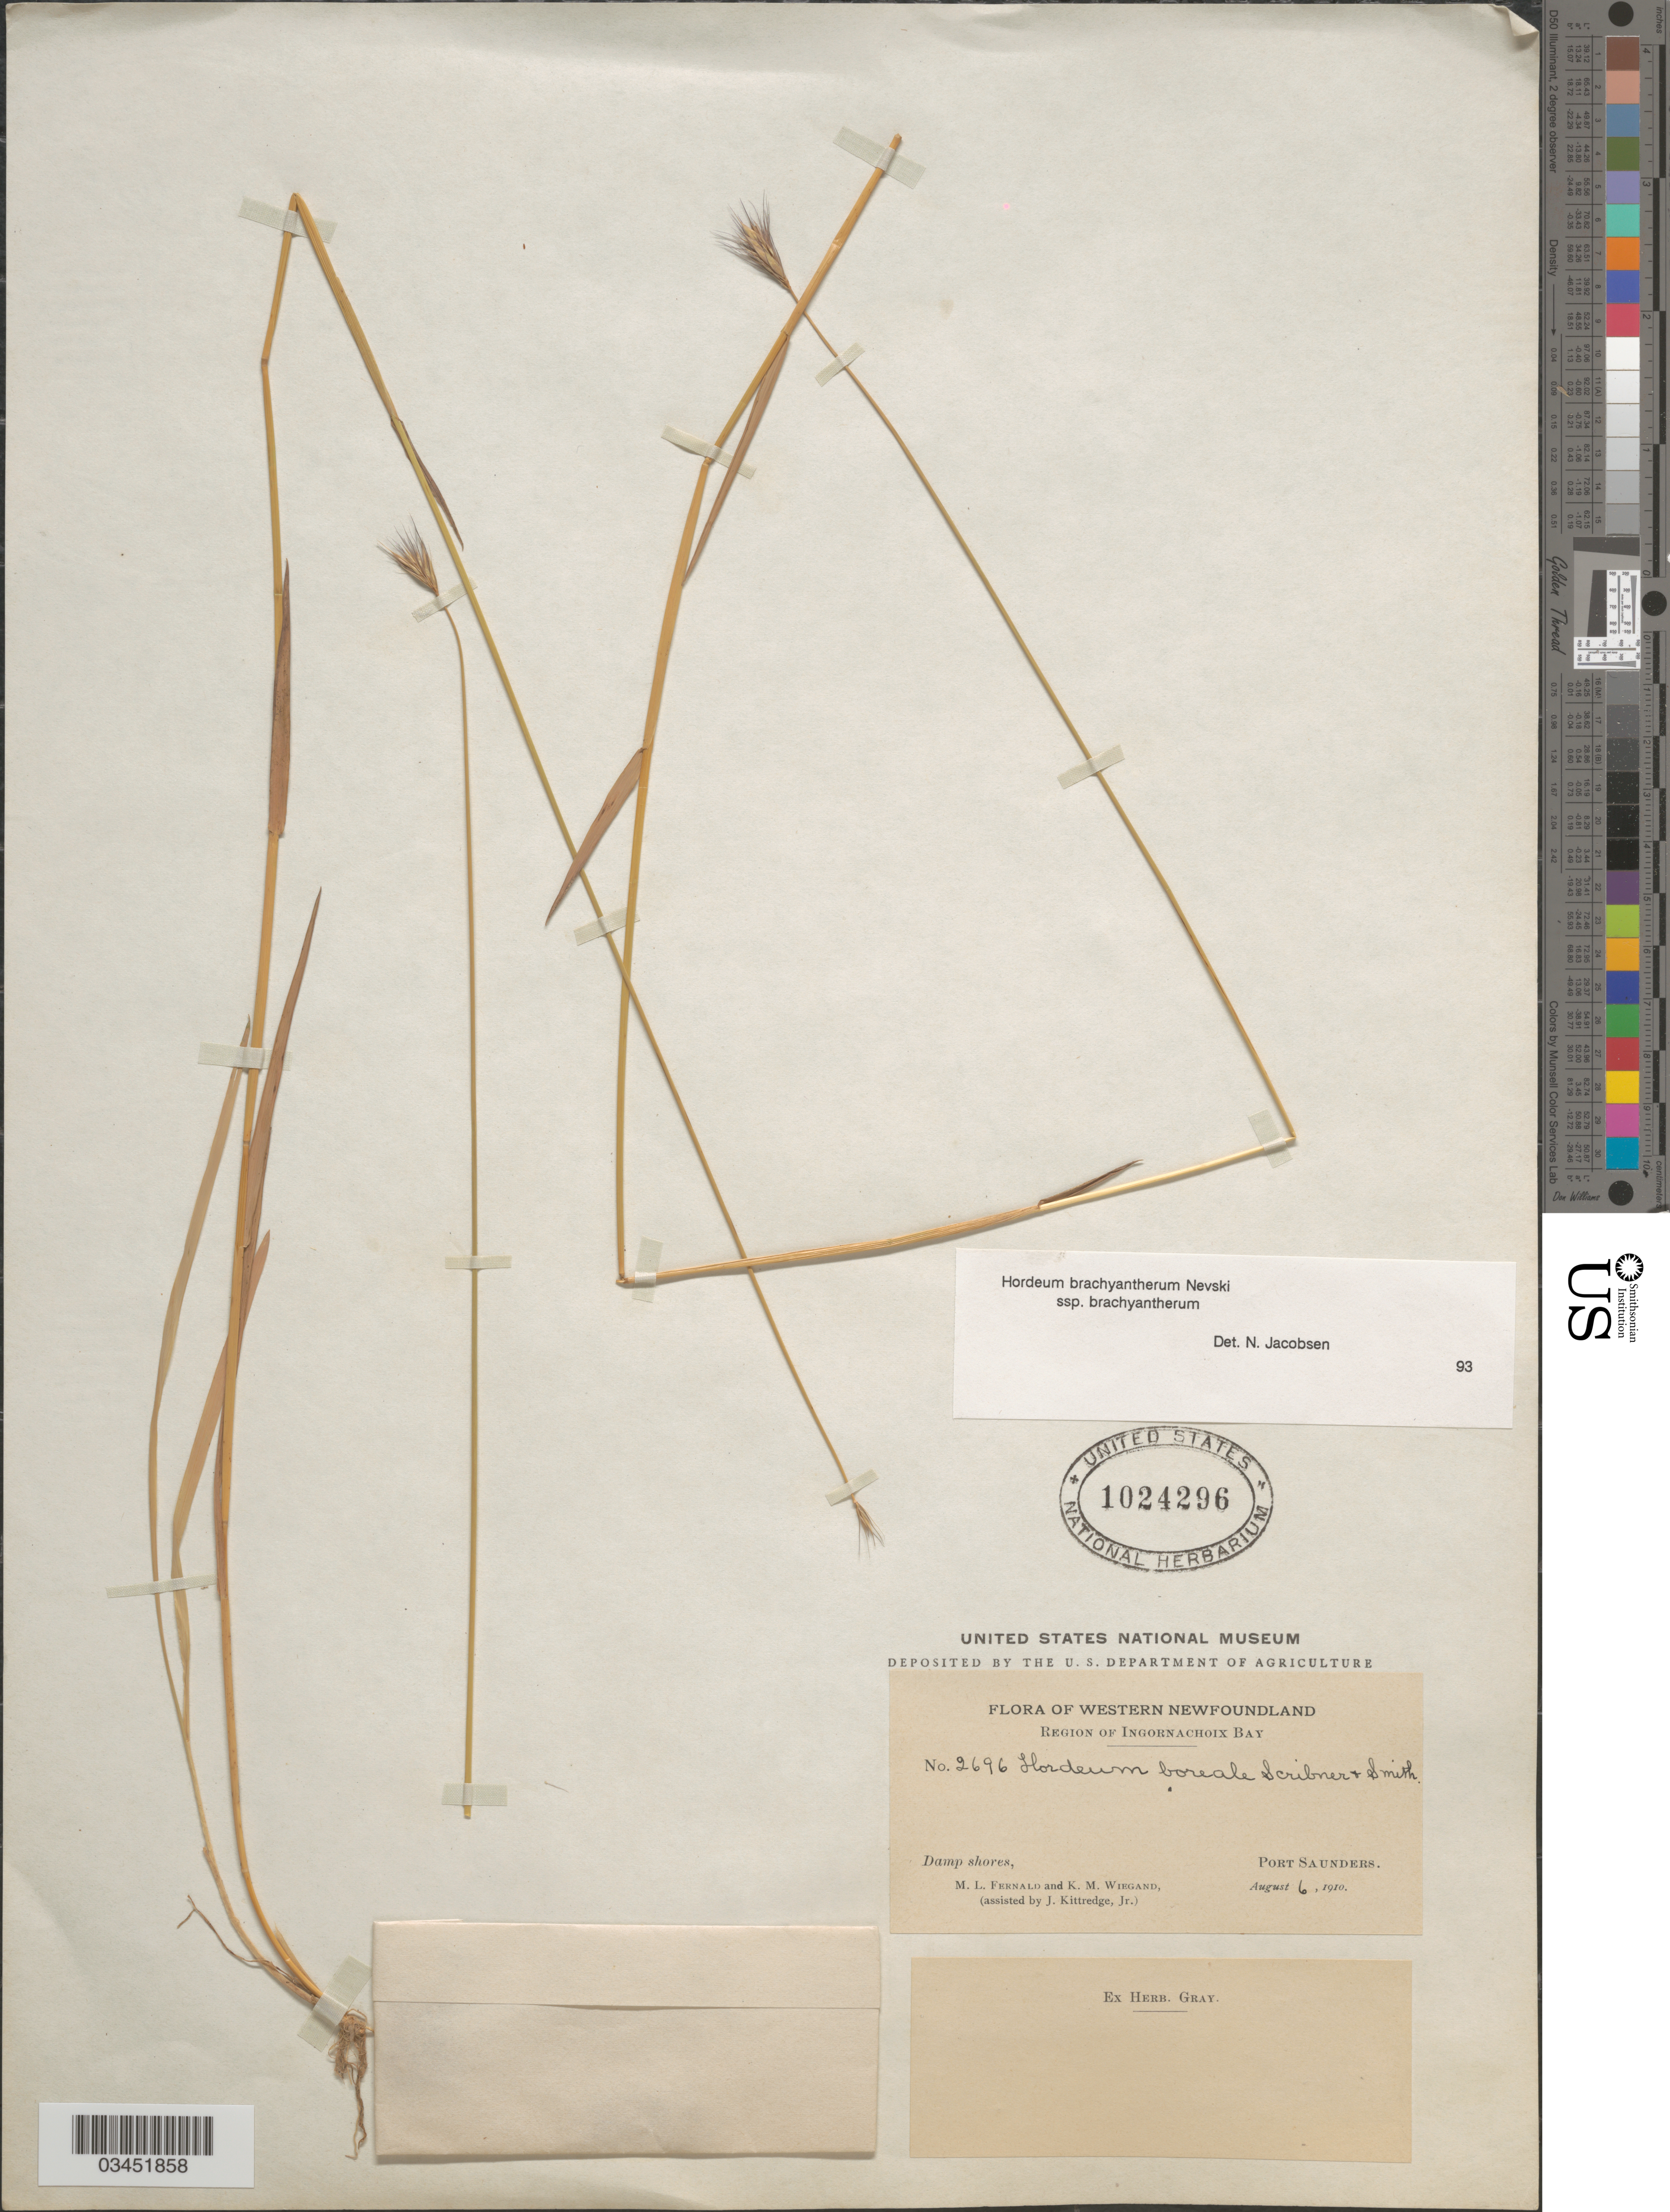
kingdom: Plantae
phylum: Tracheophyta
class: Liliopsida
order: Poales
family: Poaceae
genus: Hordeum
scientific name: Hordeum brachyantherum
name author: Nevski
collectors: M. L. Fernald, K. M. Wiegand & J. Kittredge Jr.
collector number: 2696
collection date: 1910-08-06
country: Canada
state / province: Newfoundland and Labrador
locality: Western Newfoundland. Region of Ingornachoix Bay. Port Saunders.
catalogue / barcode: US 1024296